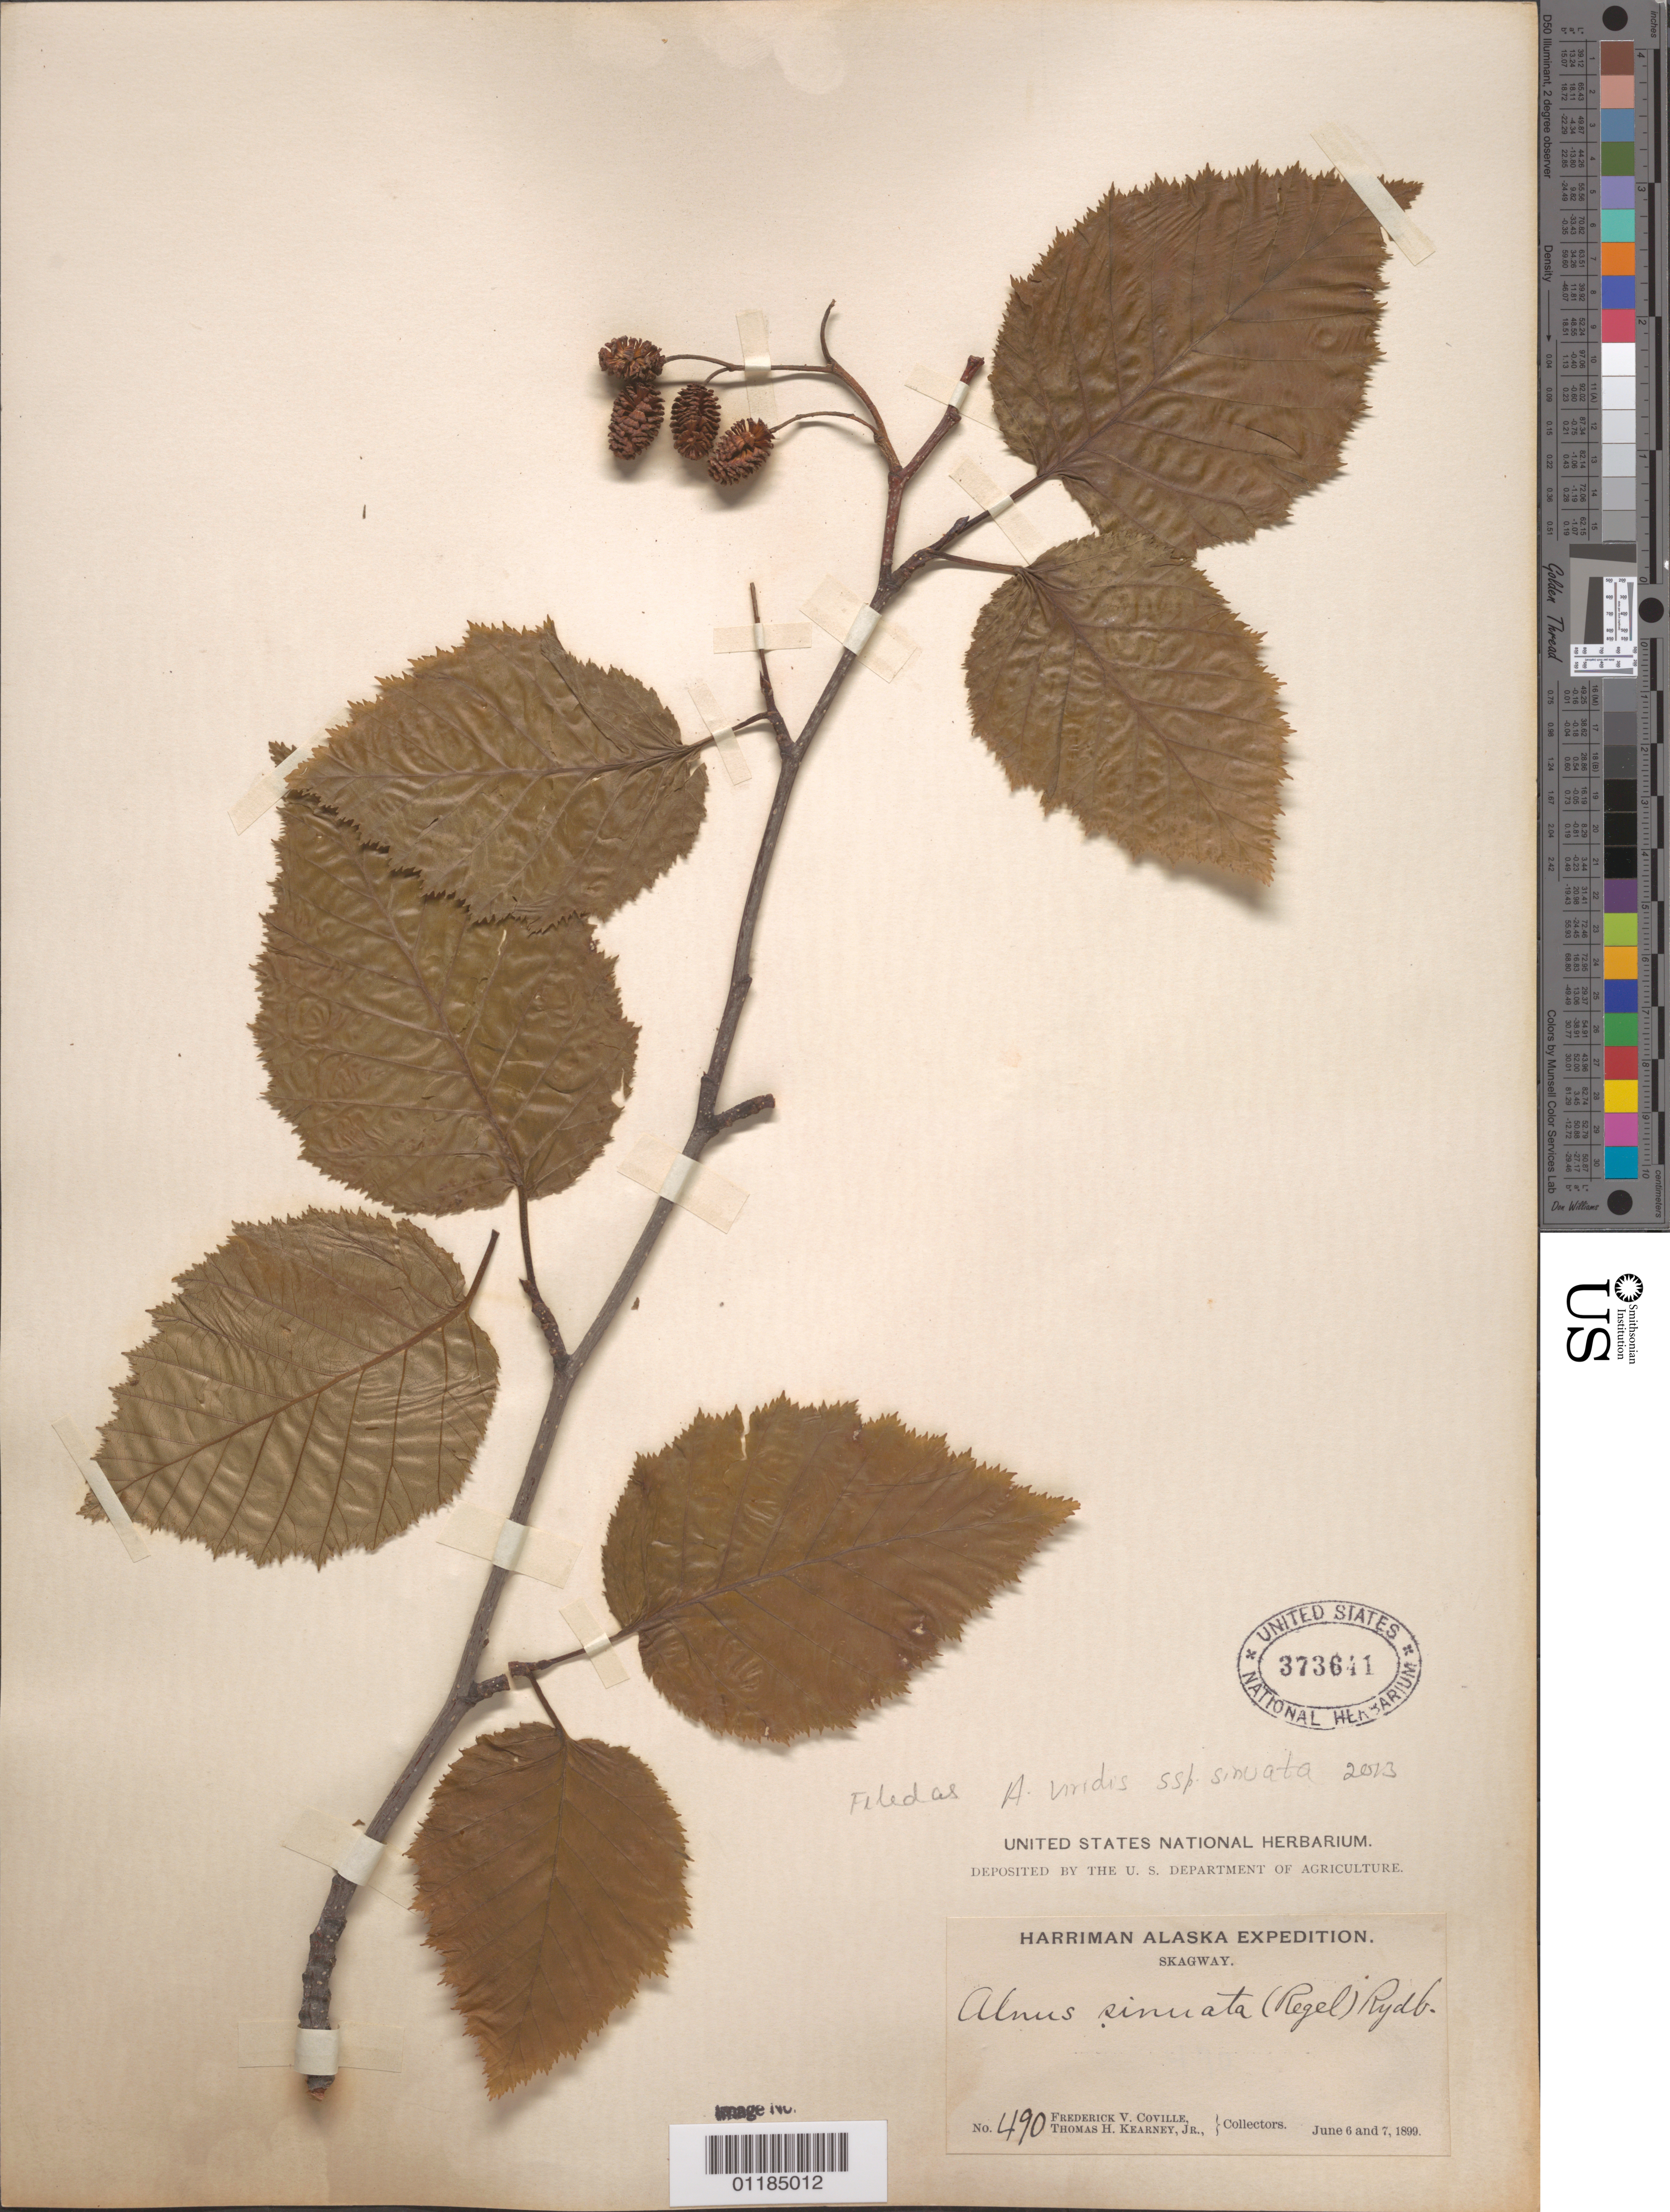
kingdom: Plantae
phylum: Tracheophyta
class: Magnoliopsida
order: Fagales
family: Betulaceae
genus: Alnus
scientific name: Alnus viridis subsp. sinuata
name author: Regel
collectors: F. V. Coville & T. H. Kearney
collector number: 490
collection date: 1899-06-06/1899-06-07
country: United States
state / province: Alaska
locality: Skagway.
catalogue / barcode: US 373641